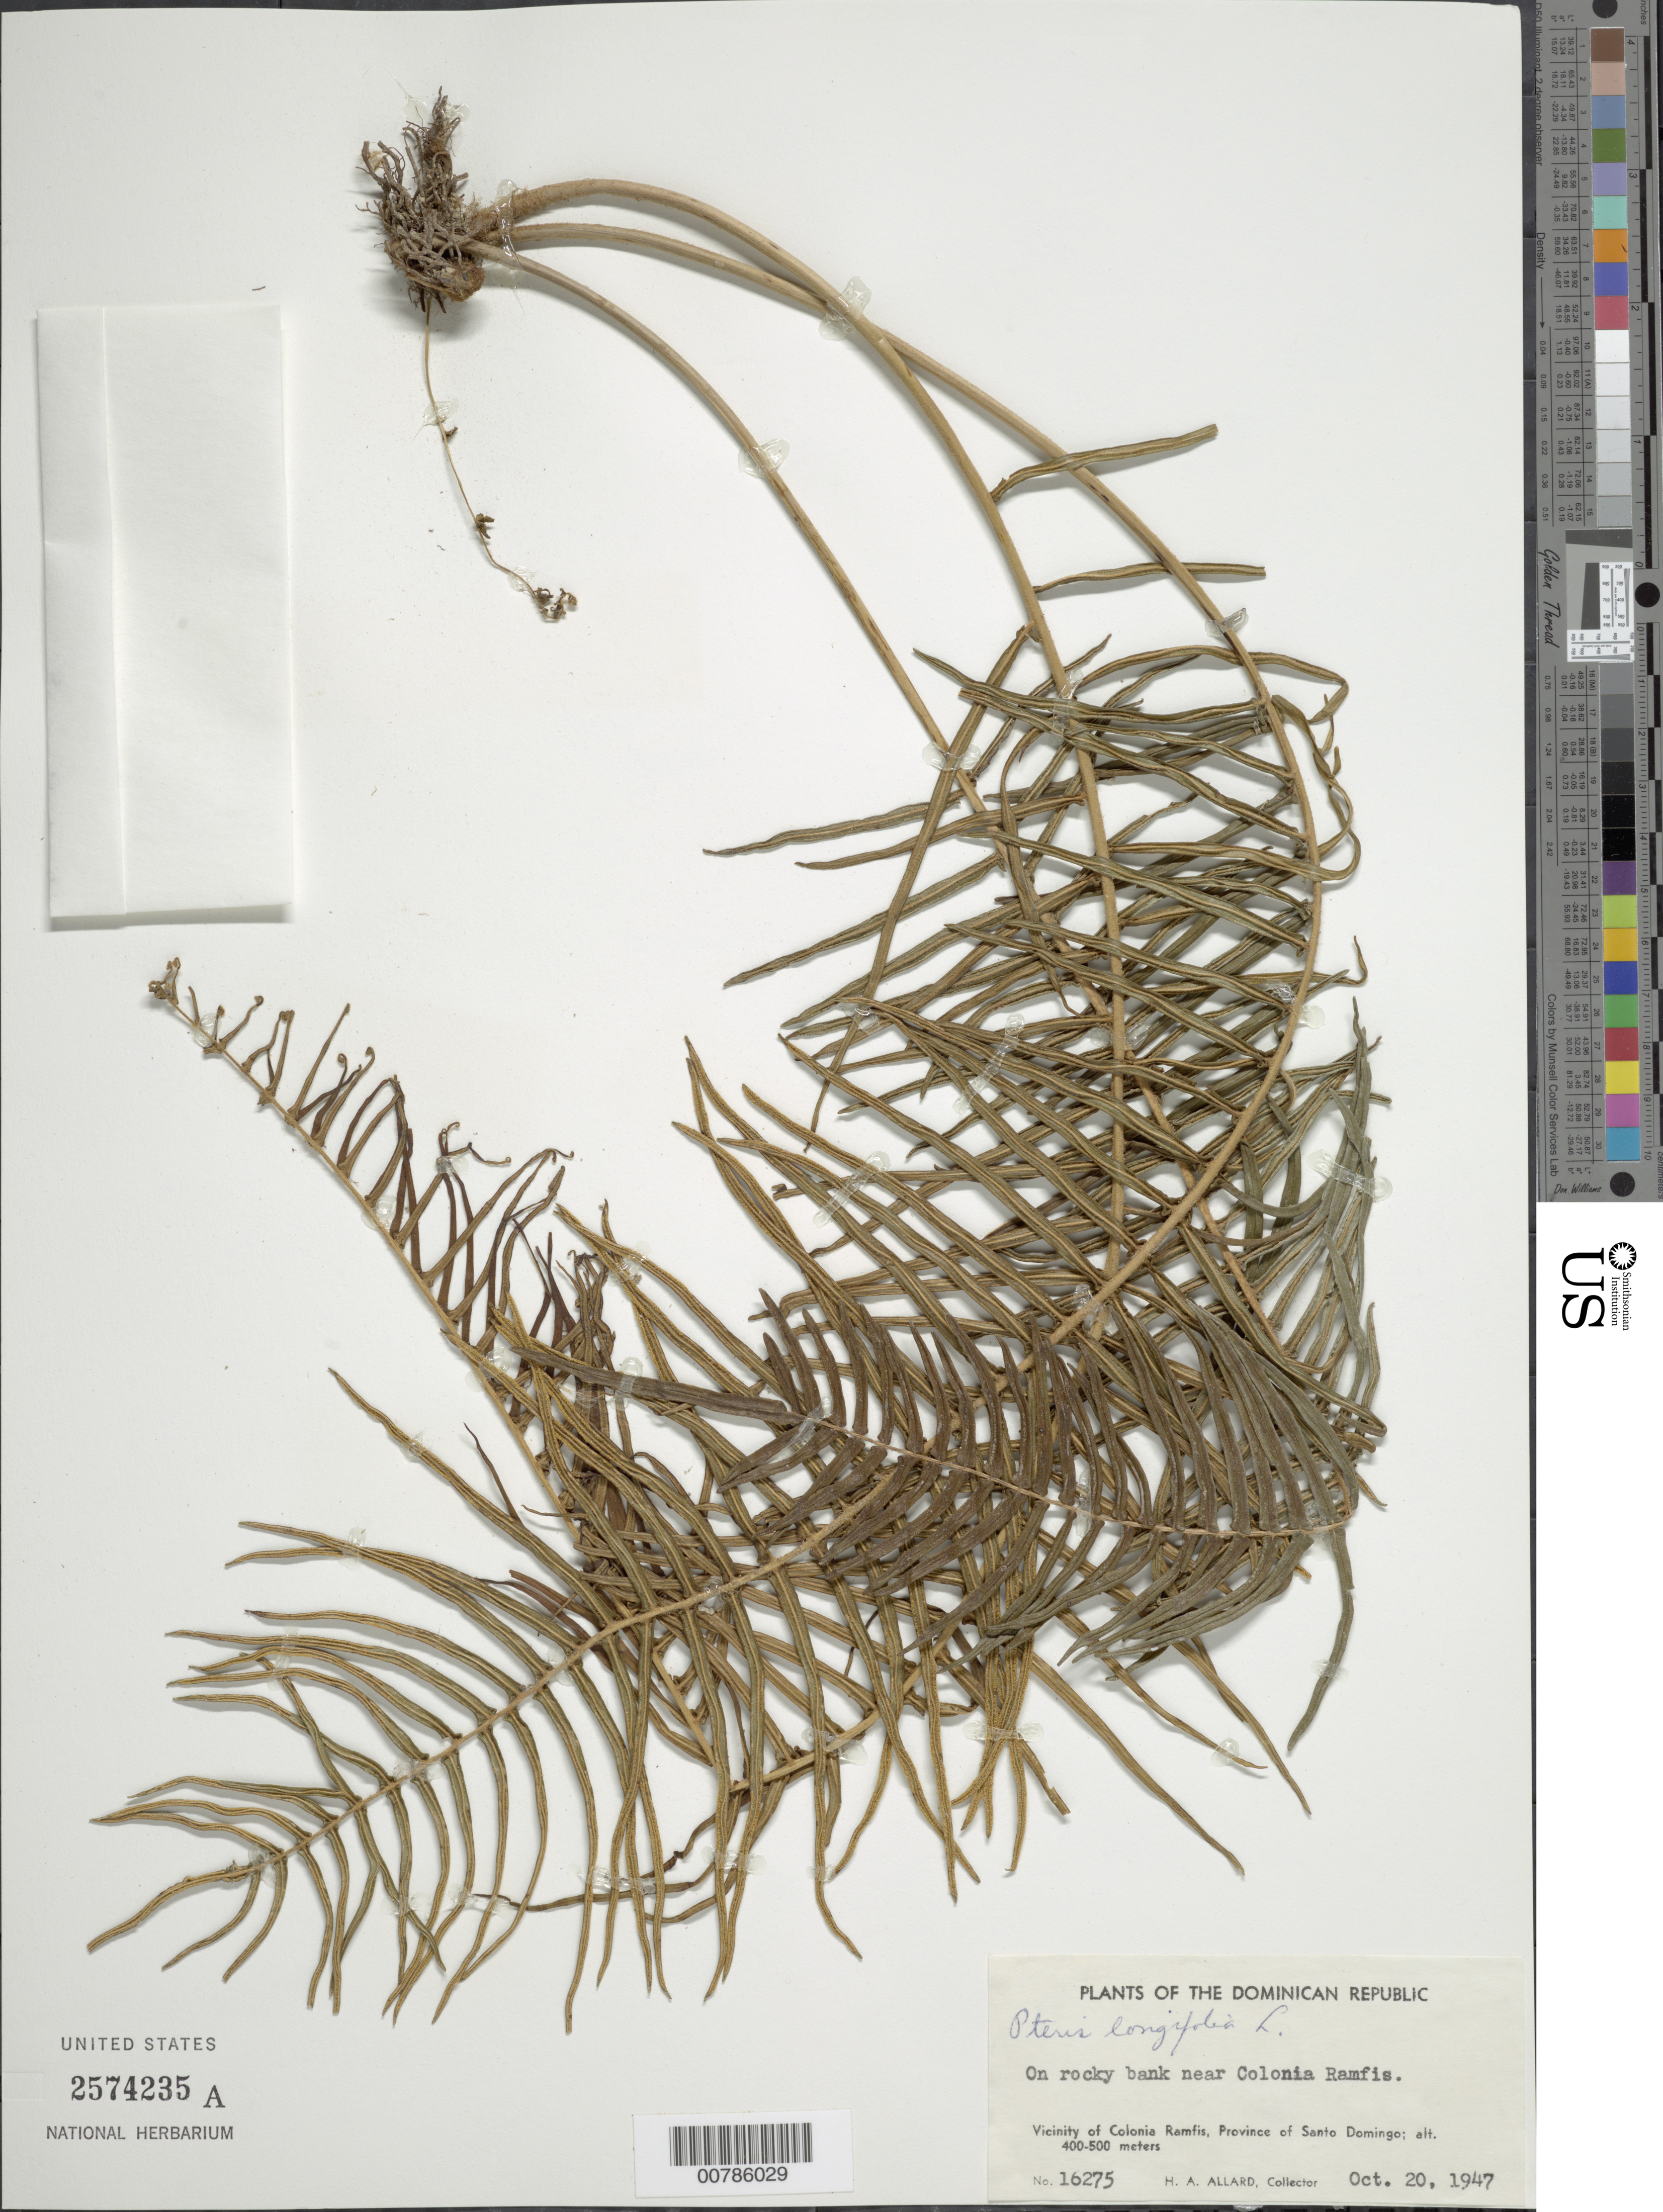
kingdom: Plantae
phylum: Tracheophyta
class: Polypodiopsida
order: Polypodiales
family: Pteridaceae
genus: Pteris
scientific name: Pteris longifolia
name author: L.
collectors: H. A. Allard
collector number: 16275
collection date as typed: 20 Oct 1947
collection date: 1947-10-20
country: Dominican Republic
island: Hispaniola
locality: Prov. Santo Domingo, Colonia Ramfis vicinity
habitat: On rocky bank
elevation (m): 400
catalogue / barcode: US 2574235A